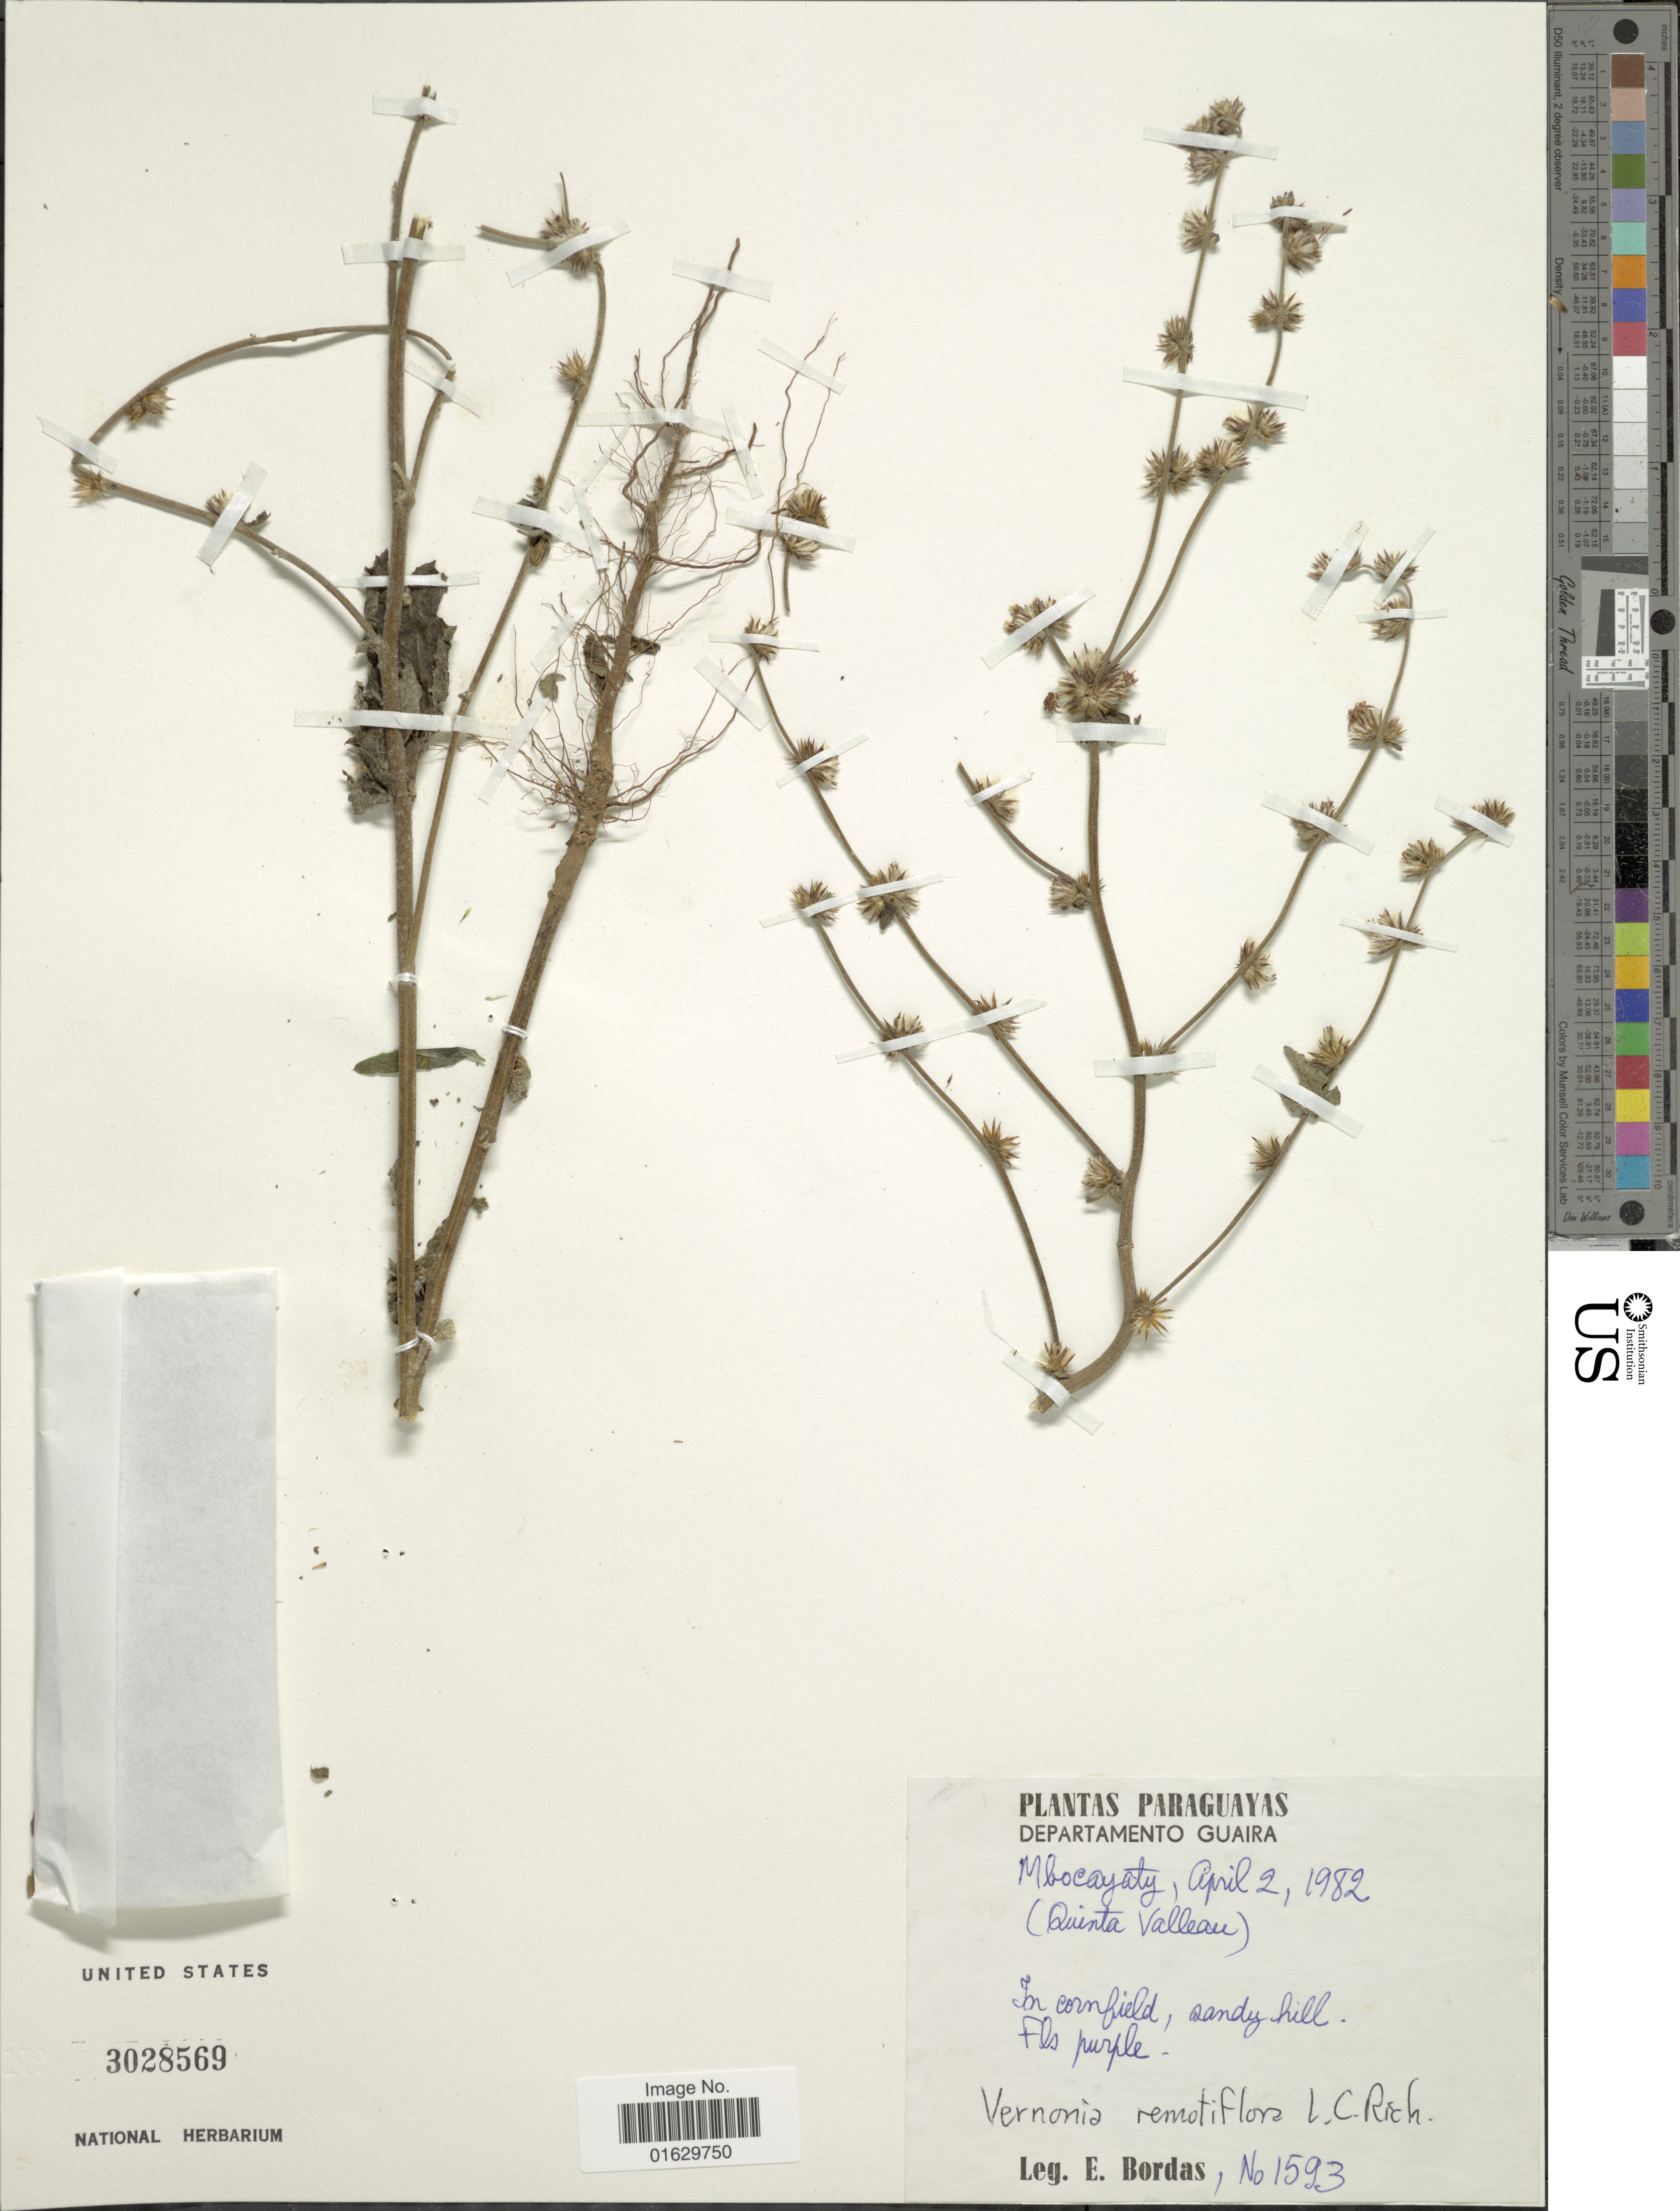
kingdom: Plantae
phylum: Tracheophyta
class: Magnoliopsida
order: Asterales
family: Asteraceae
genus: Lepidaploa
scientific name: Lepidaploa remotiflora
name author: (Rich.) H. Rob.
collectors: G. Hirschmann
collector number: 1593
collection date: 1882-04-02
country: Paraguay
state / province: Guaira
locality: Mbocayaty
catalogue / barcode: US 3028569